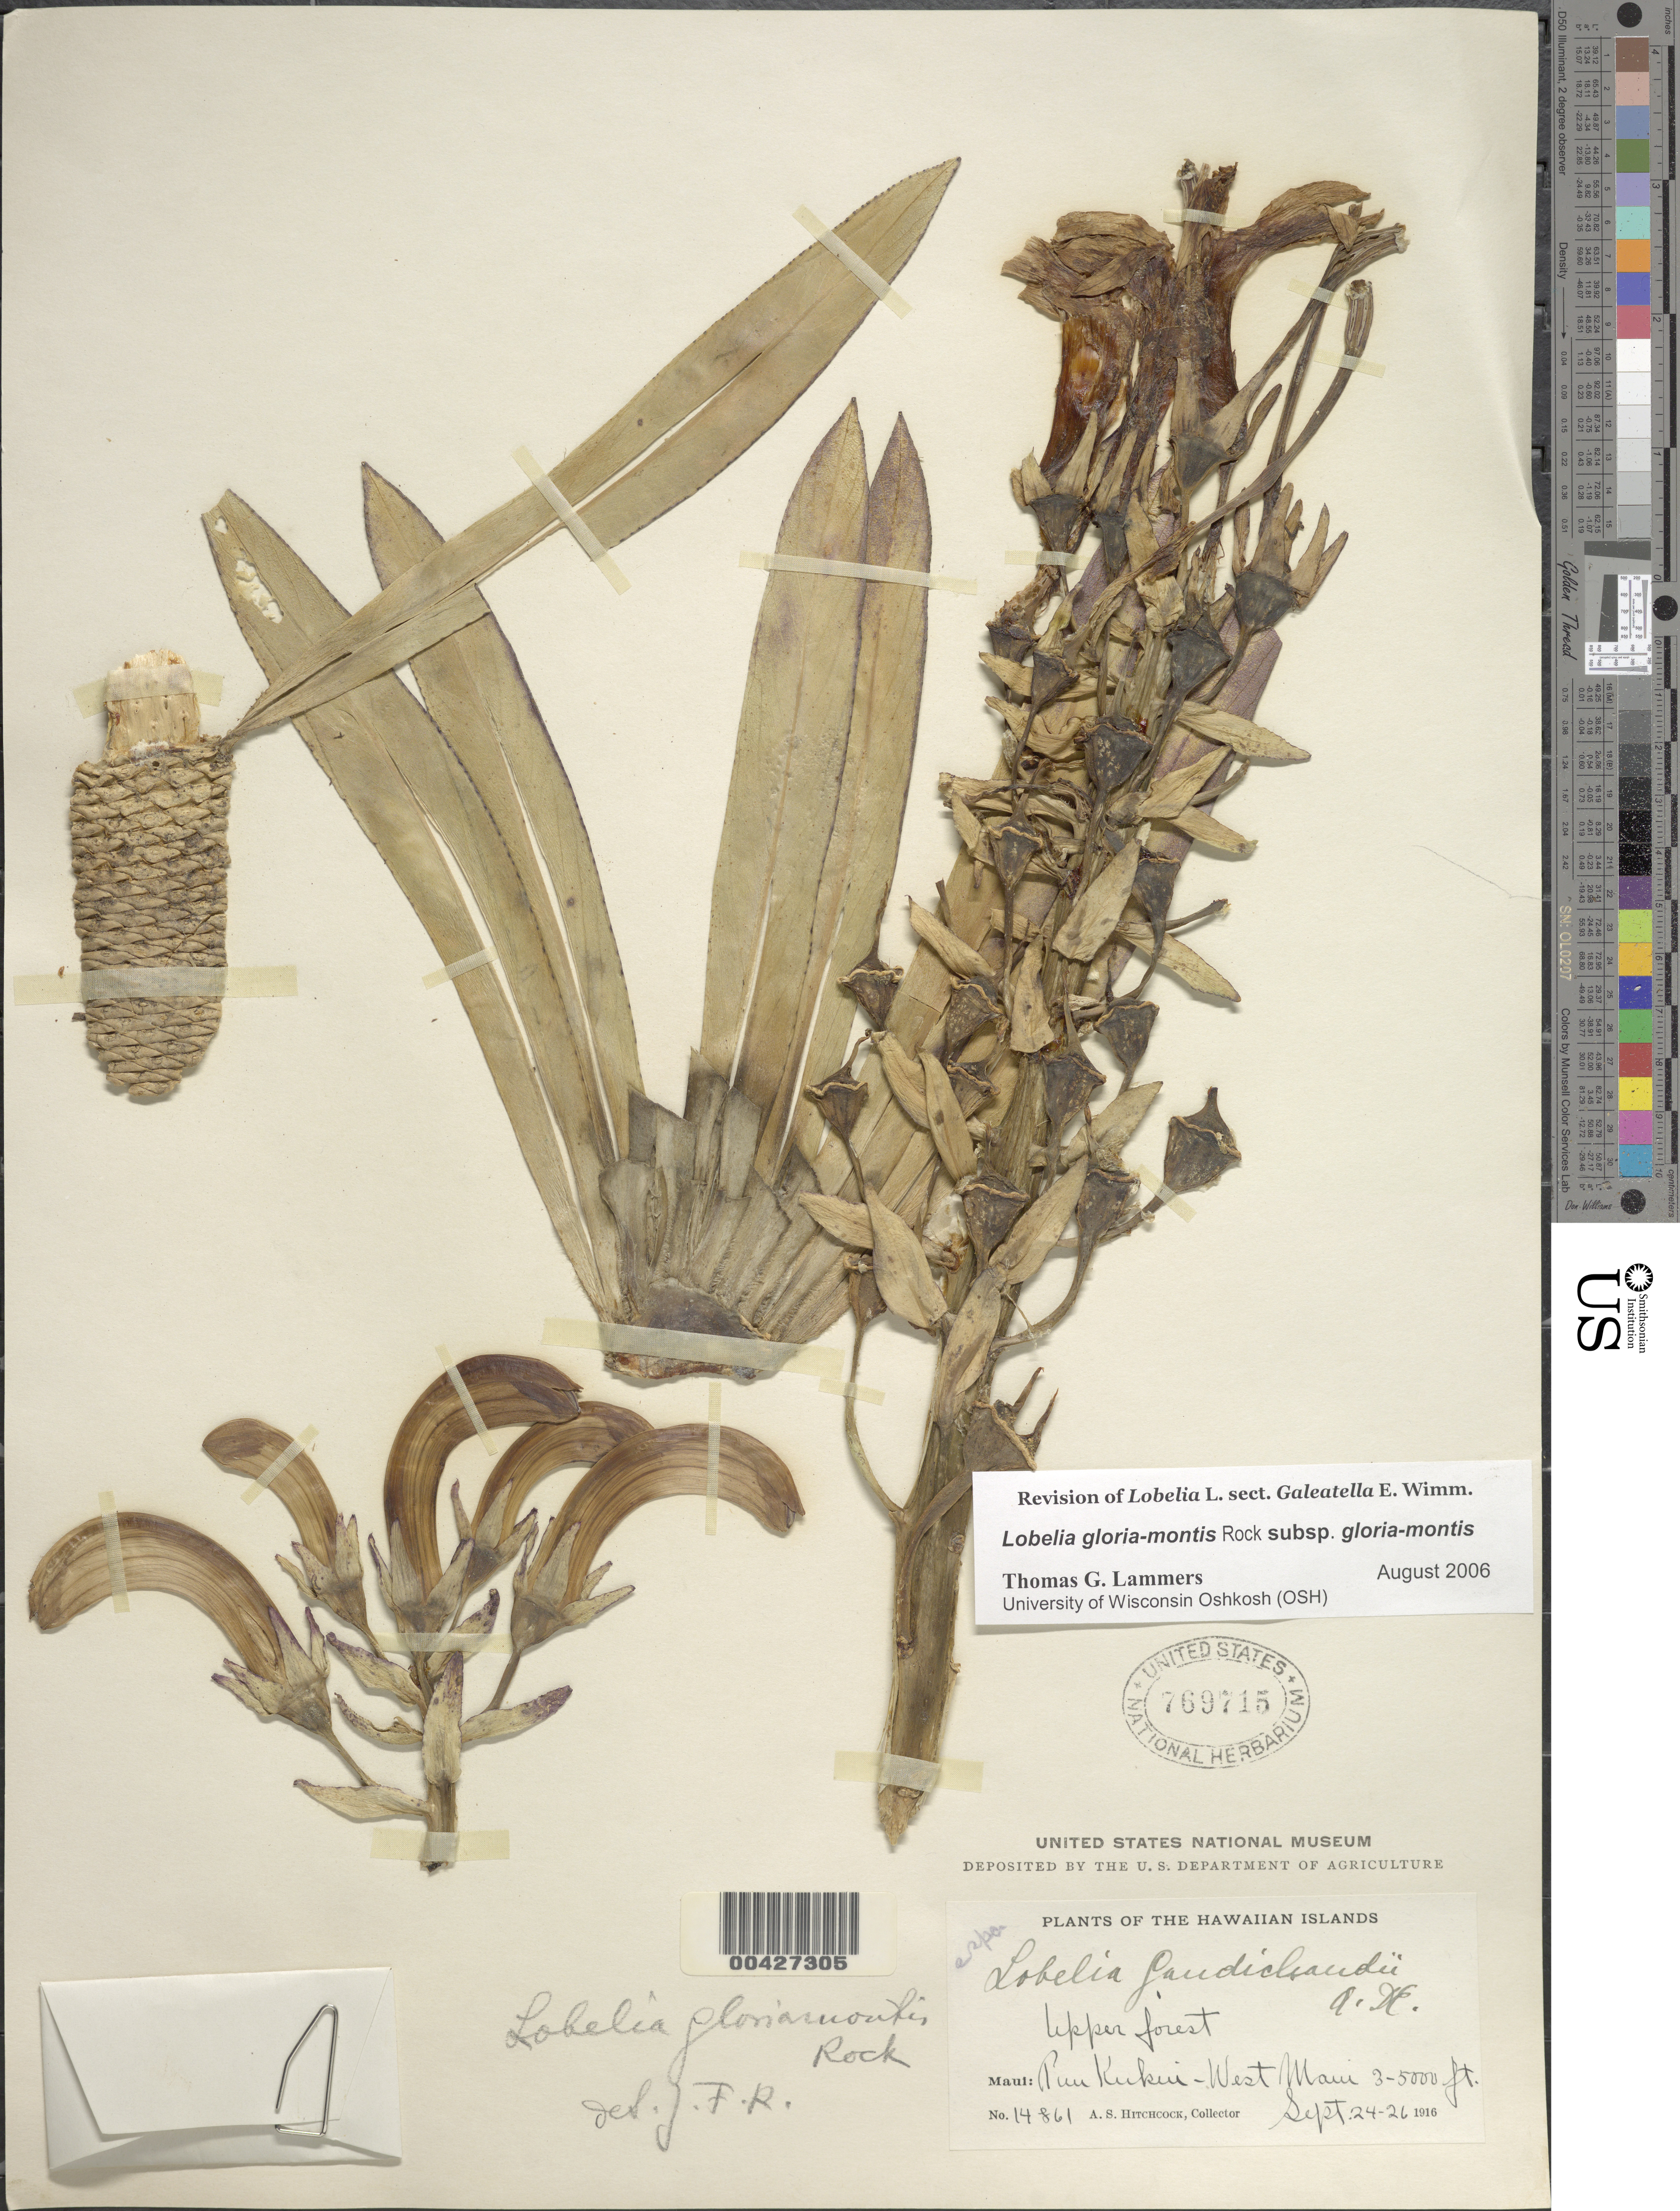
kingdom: Plantae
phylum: Tracheophyta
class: Magnoliopsida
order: Asterales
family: Campanulaceae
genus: Lobelia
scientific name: Lobelia gloria-montis subsp. gloria-montis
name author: Rock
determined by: Lammers, T. G.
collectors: A. S. Hitchcock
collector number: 14861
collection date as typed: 24 Sep 1916 to 26 Sep 1916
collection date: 1916-09-24/1916-09-26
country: United States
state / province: Hawaii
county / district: Maui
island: Maui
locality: Puu Kukui, West Maui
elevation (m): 914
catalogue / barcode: US 769715